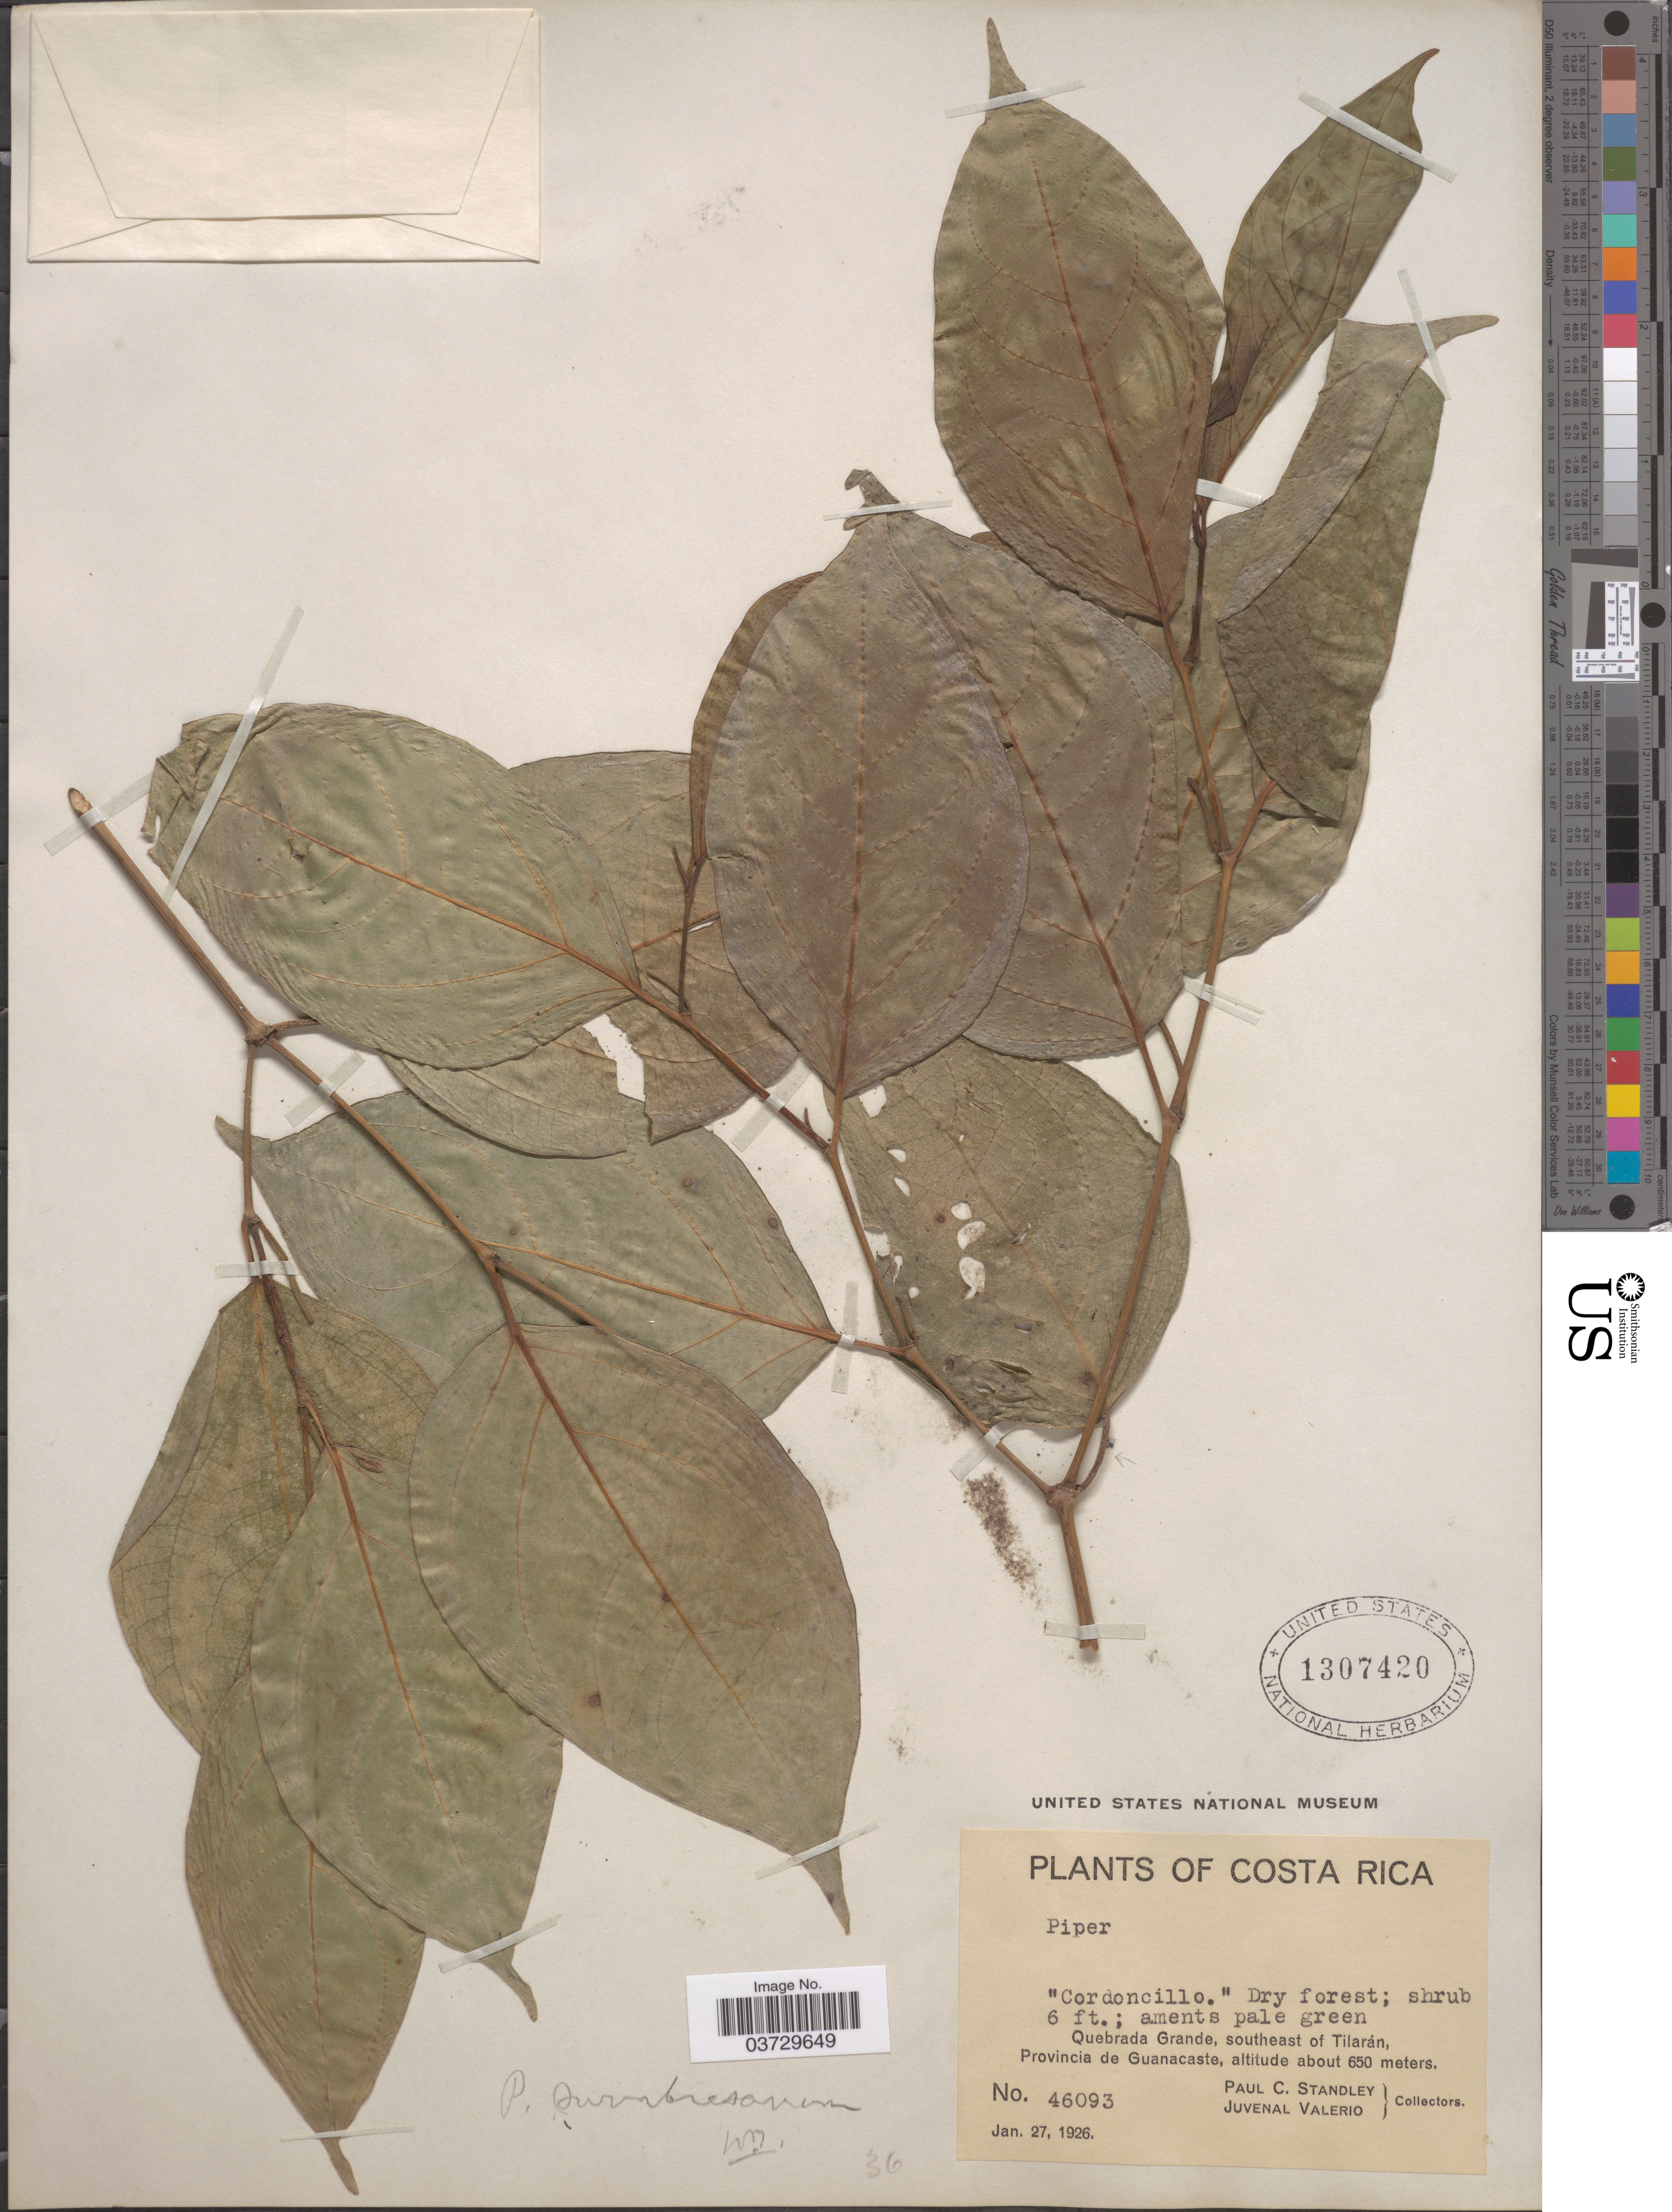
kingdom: Plantae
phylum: Tracheophyta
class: Magnoliopsida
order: Piperales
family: Piperaceae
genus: Piper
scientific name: Piper surubresanum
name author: Trel.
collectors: P. C. Standley & J. Valerio R.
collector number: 46093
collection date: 1926-01-27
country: Costa Rica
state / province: Guanacaste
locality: Quebrada Grande, southeast of Tilarán.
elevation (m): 650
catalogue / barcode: US 1307420